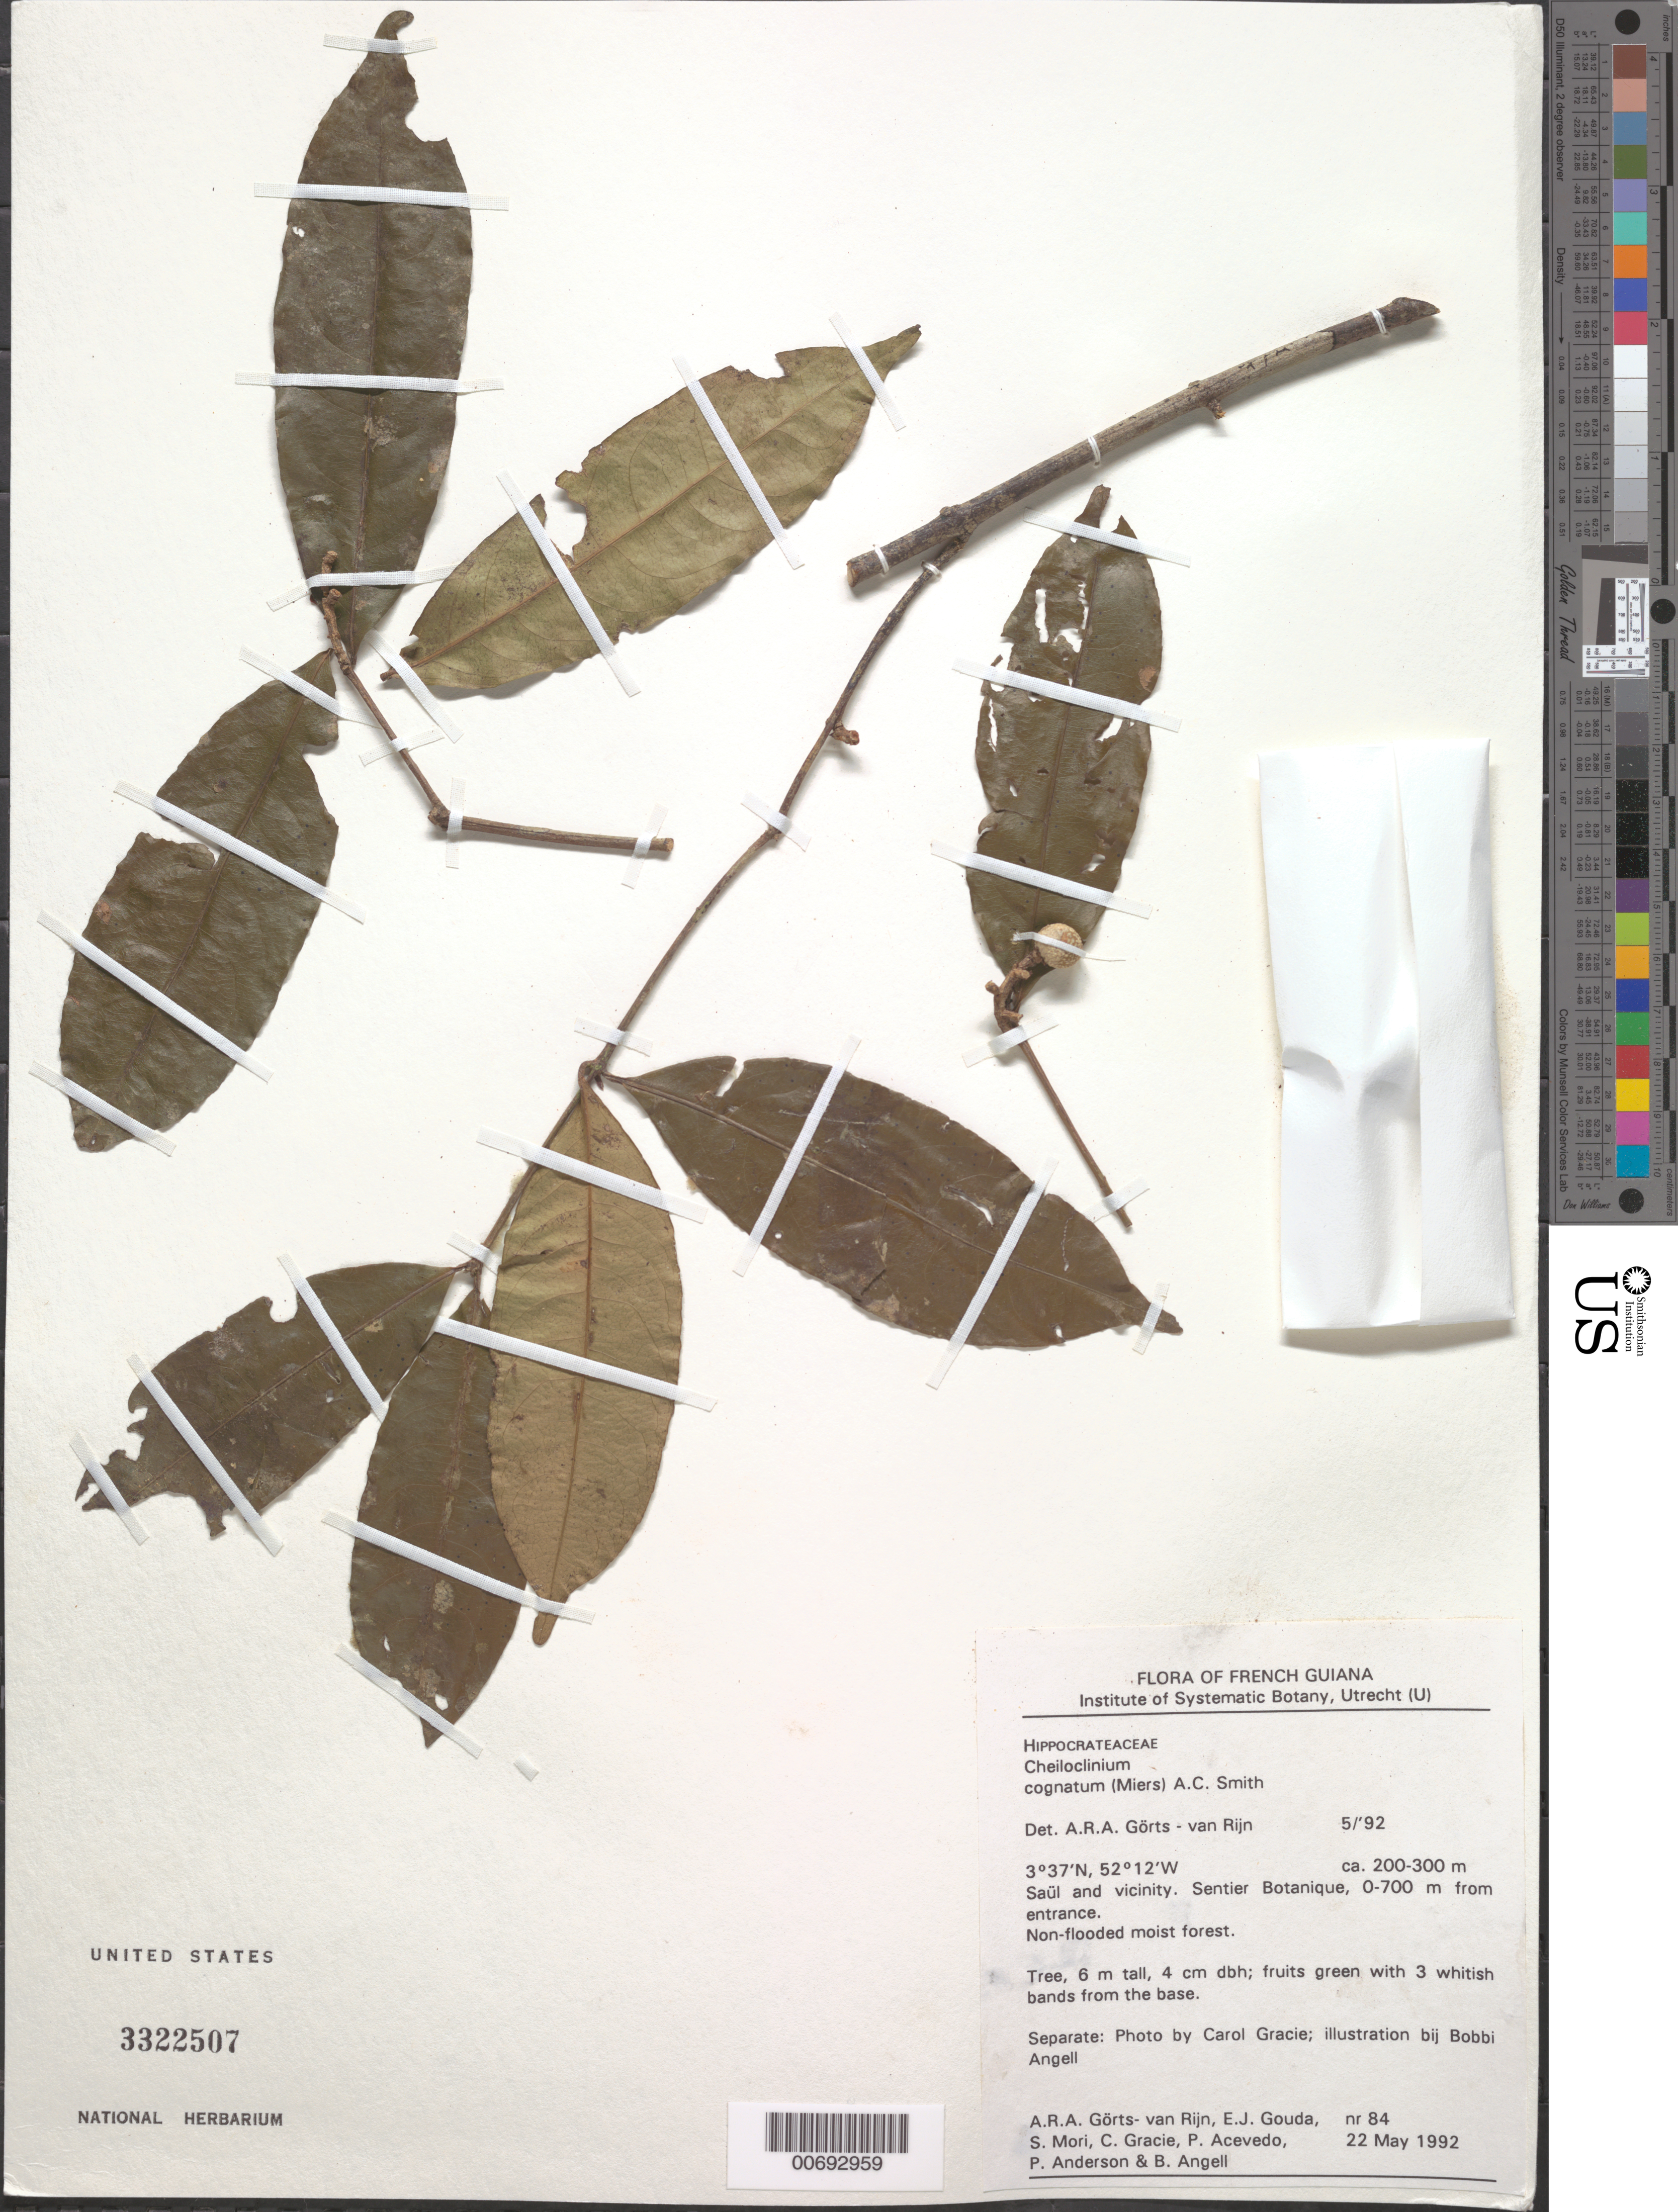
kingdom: Plantae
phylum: Tracheophyta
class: Magnoliopsida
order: Celastrales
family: Celastraceae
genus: Cheiloclinium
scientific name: Cheiloclinium cognatum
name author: (Miers) A.C. Sm.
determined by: Görts-van Rijn, A. R. A.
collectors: A. .R. A. Görts-van Rijn, E. J. Gouda, S. Mori, C. A. Gracie, P. Acevedo-Rodr., -- Anderson & Bobbi Angell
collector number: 84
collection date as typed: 22-May-92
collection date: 1992-05-22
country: French Guiana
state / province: Saint-Laurent-du-Maroni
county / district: Saül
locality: Sentier Botanique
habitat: Nonflooded moist forest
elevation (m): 200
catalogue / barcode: US 3322507